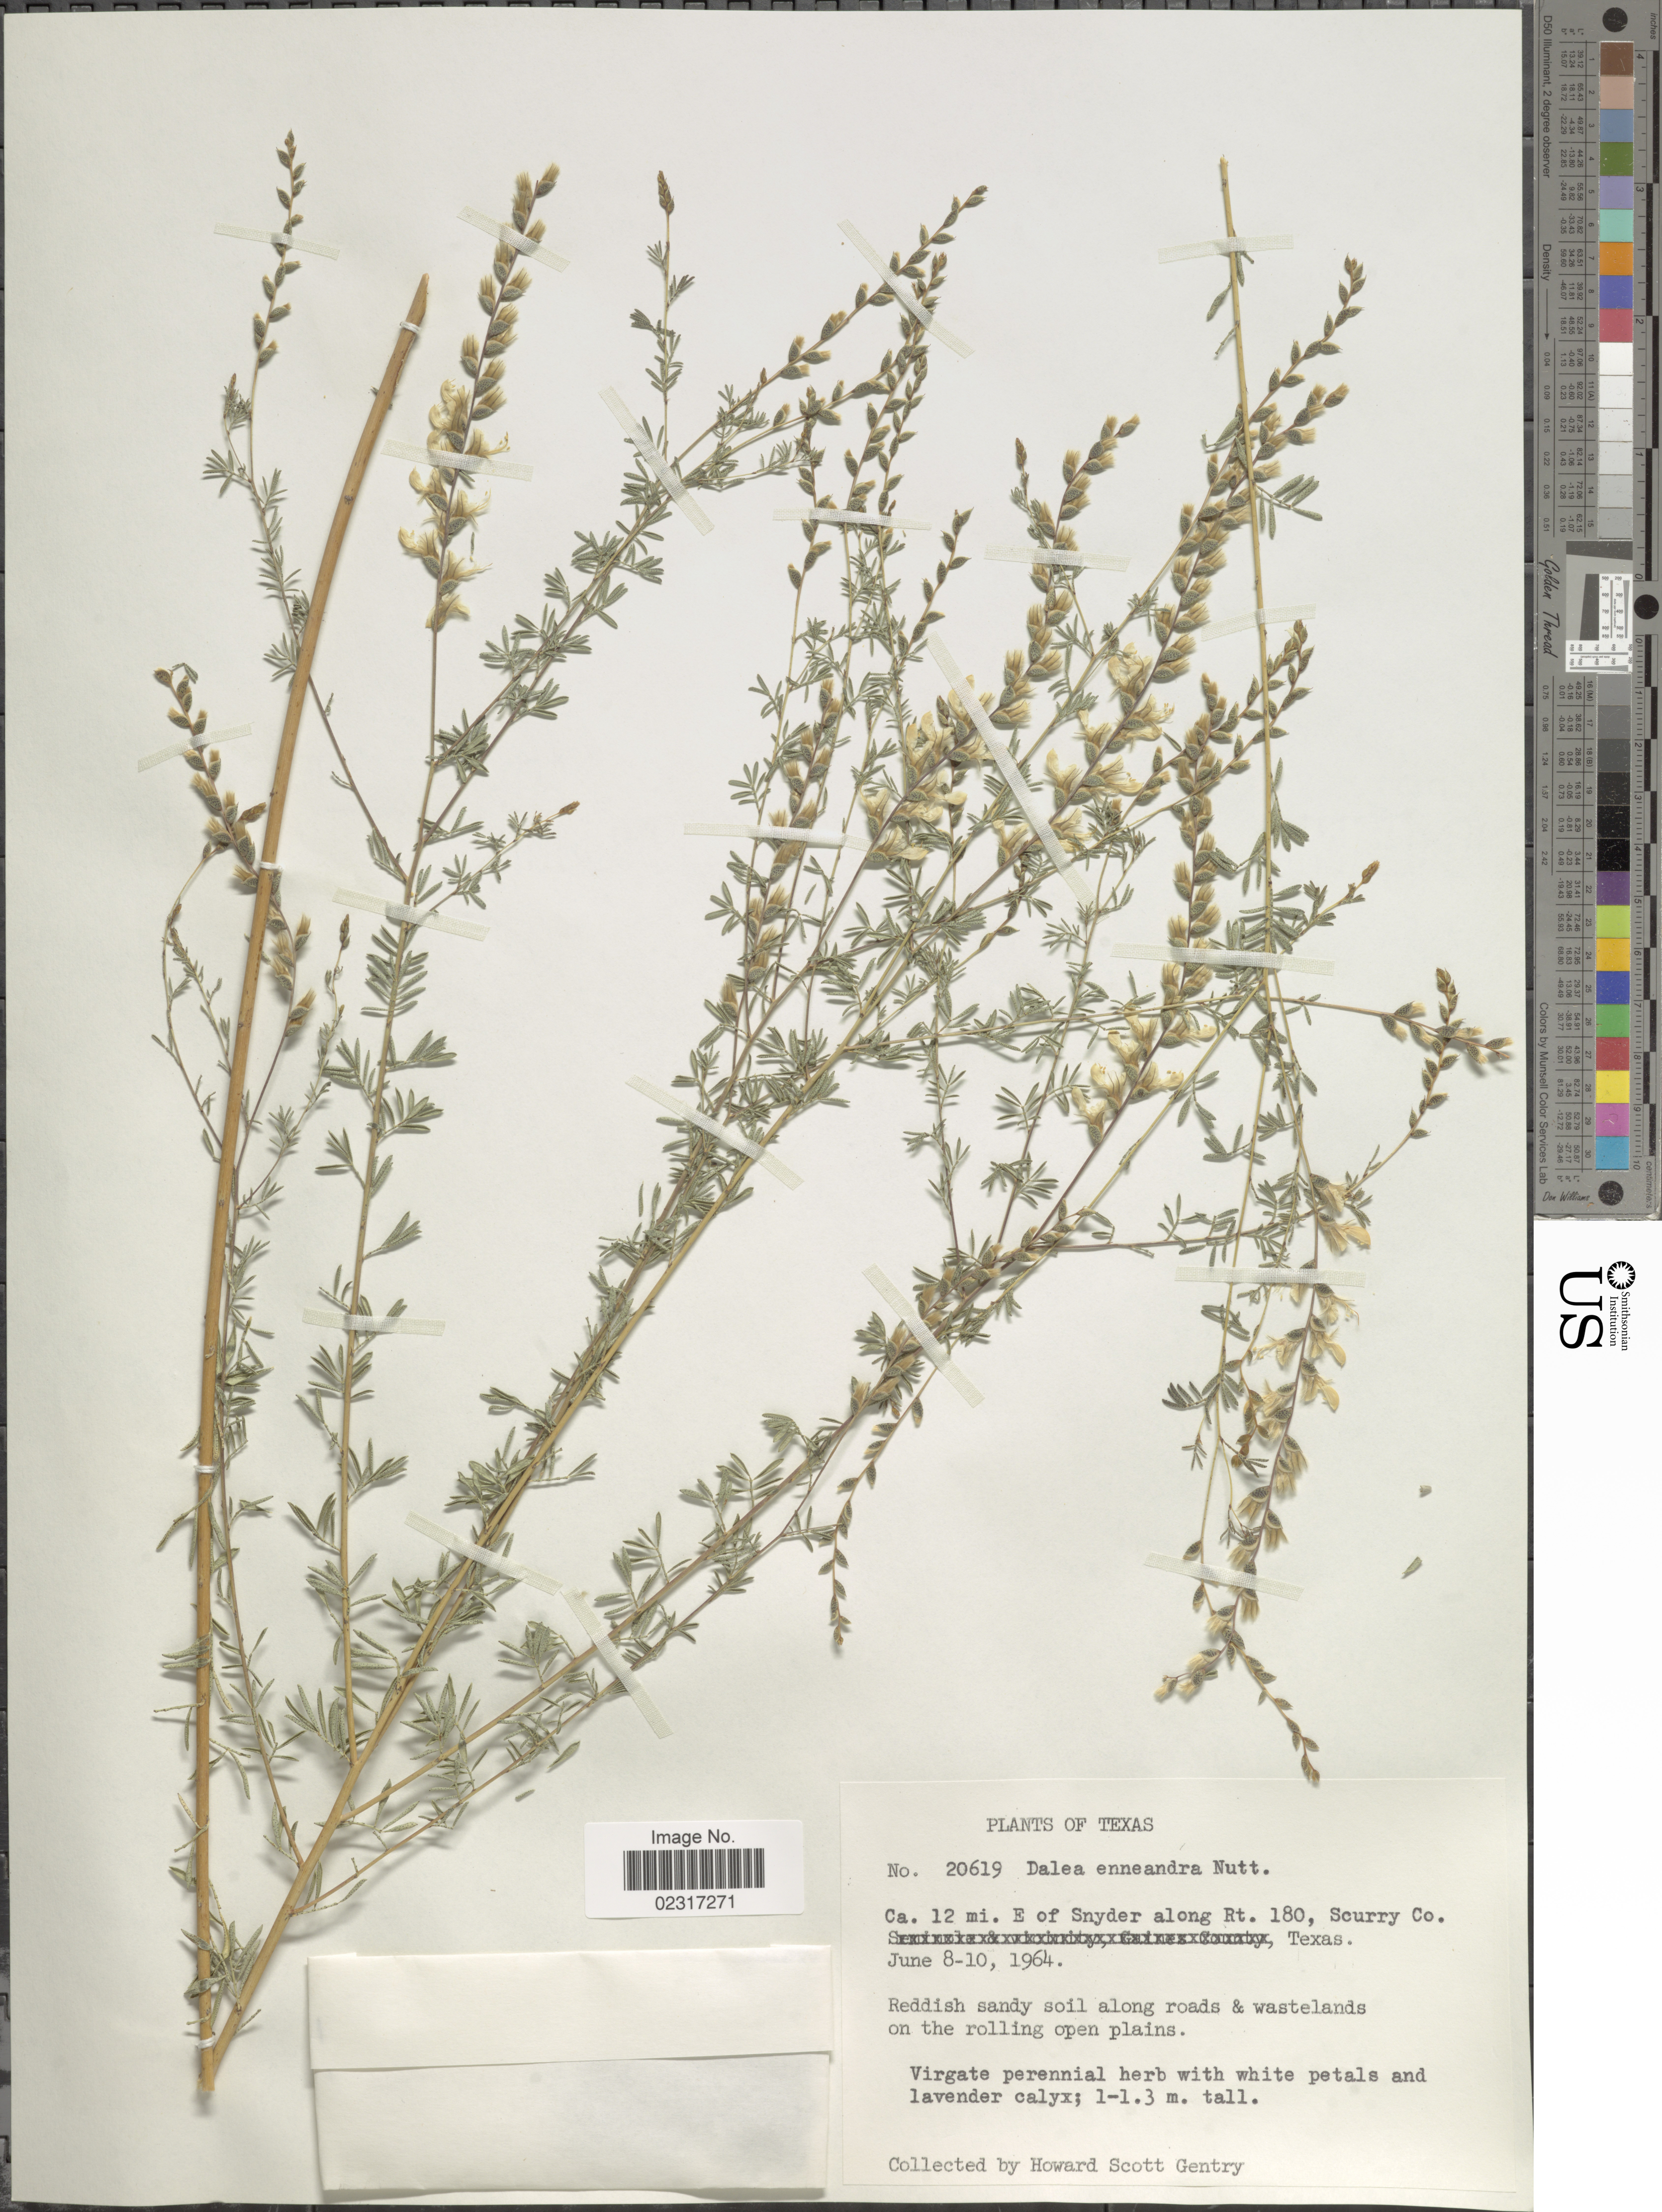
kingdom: Plantae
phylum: Tracheophyta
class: Magnoliopsida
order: Fabales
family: Fabaceae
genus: Dalea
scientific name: Dalea enneandra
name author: Nutt.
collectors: H. S. Gentry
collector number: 20619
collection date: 1964-06-08/1964-06-10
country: United States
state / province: Texas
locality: Ca. 12 mi. E of Snyder along Rt. 180, Scurry Co.